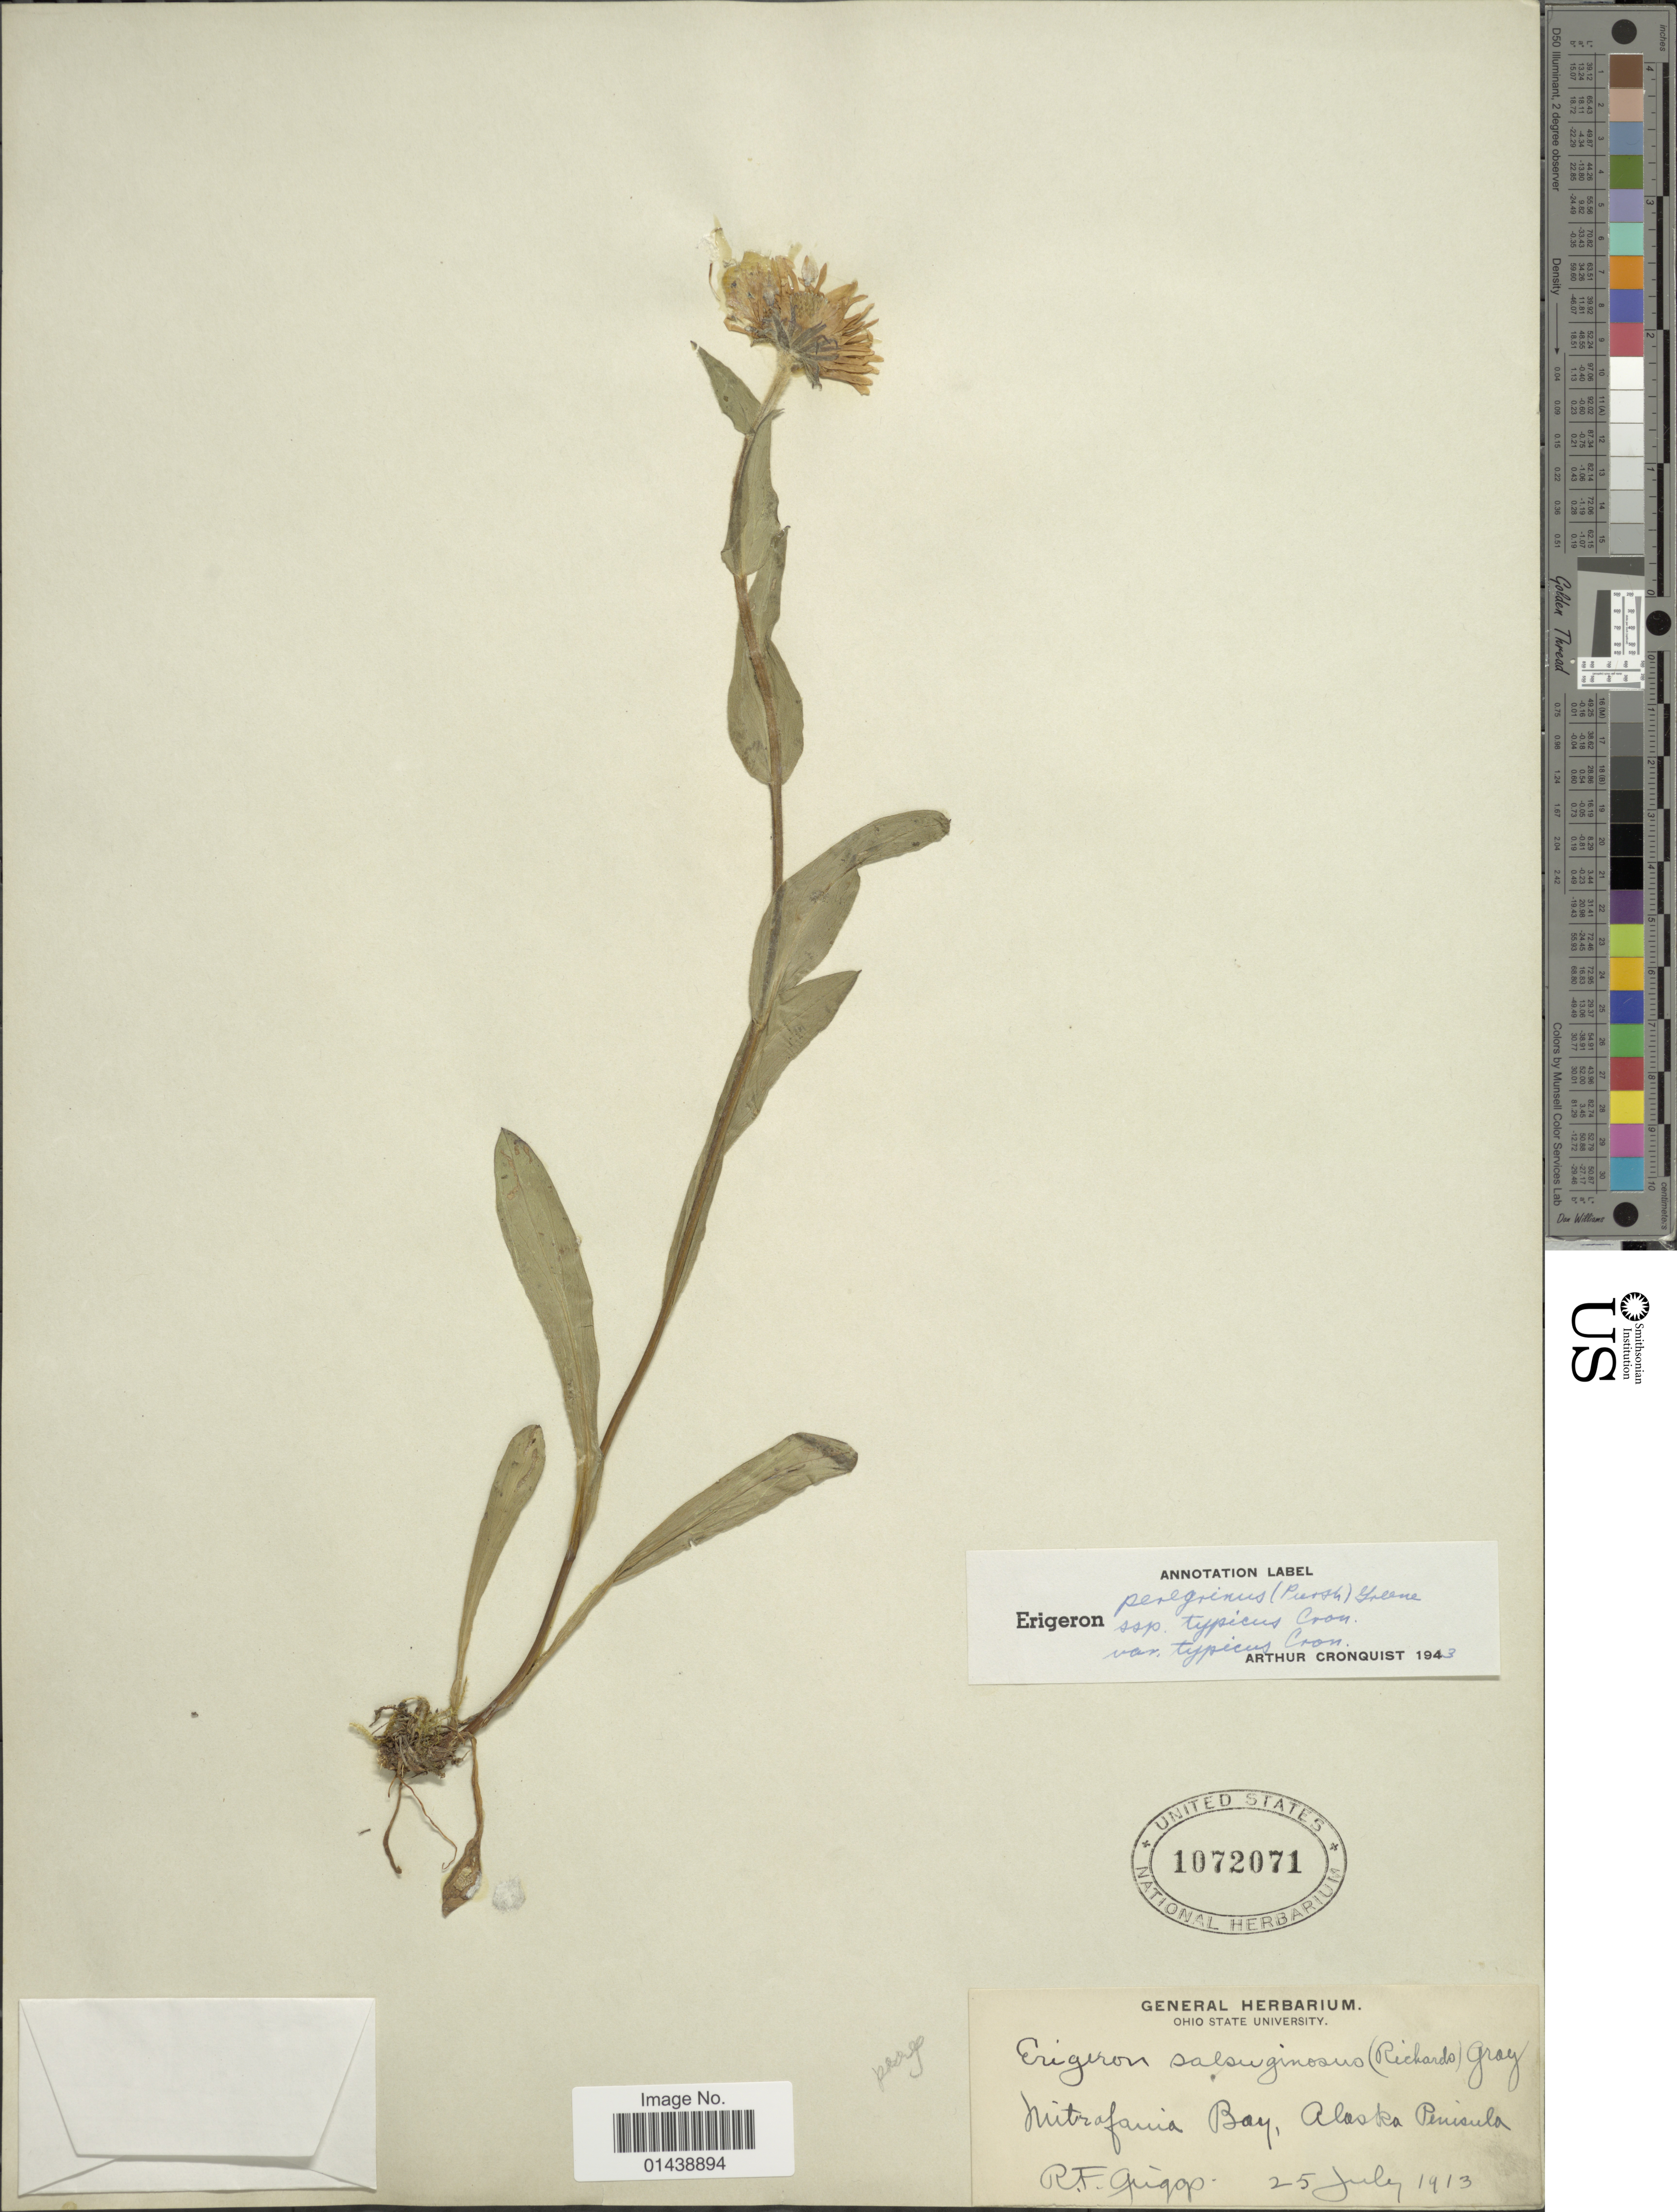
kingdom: Plantae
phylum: Tracheophyta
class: Magnoliopsida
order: Asterales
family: Asteraceae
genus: Erigeron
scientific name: Erigeron peregrinus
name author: (Banks ex Pursh) Greene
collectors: R. F. Griggs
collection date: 1913-07-25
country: United States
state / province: Alaska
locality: Mitrafania Bay, Alaska Peninsula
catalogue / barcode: US 1072071